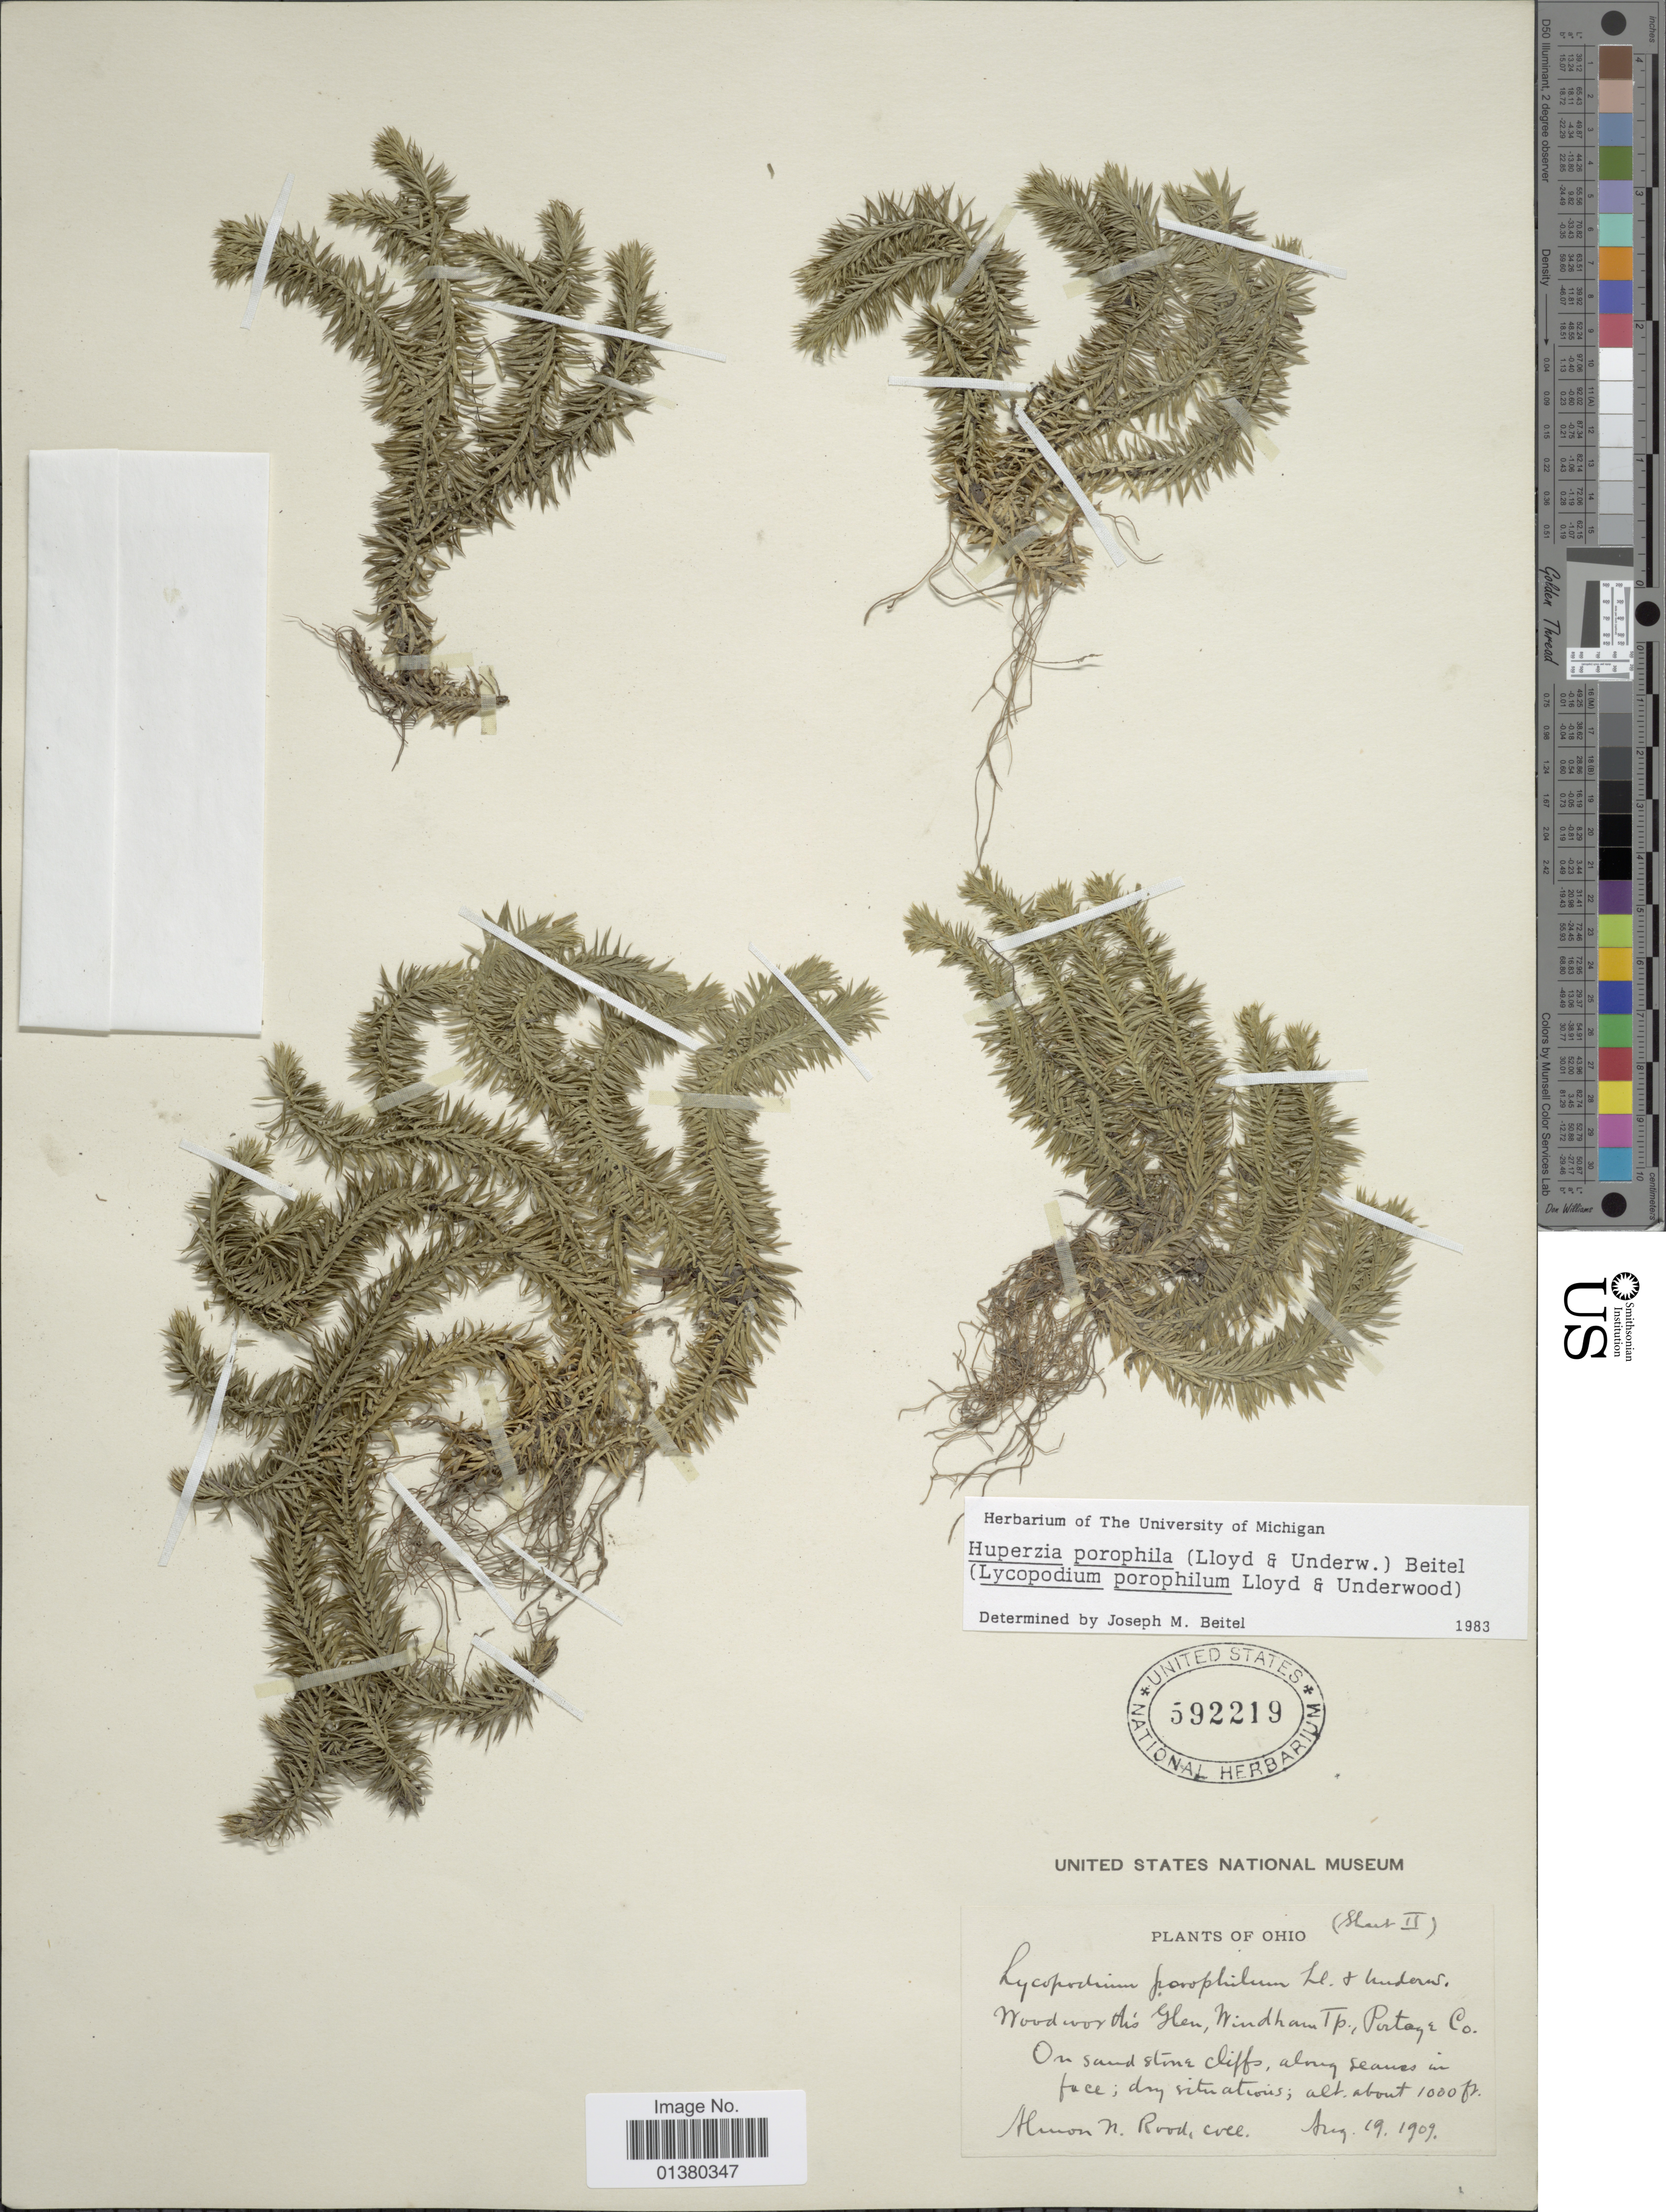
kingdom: Plantae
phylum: Tracheophyta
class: Lycopodiopsida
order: Lycopodiales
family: Lycopodiaceae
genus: Huperzia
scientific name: Huperzia porophila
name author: (F.E. Lloyd & Underw.) Holub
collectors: A. Rood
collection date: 1909-08-19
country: United States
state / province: Ohio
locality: Woodworths Glen, Windham Tp; Portage Co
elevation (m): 305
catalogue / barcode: US 592219